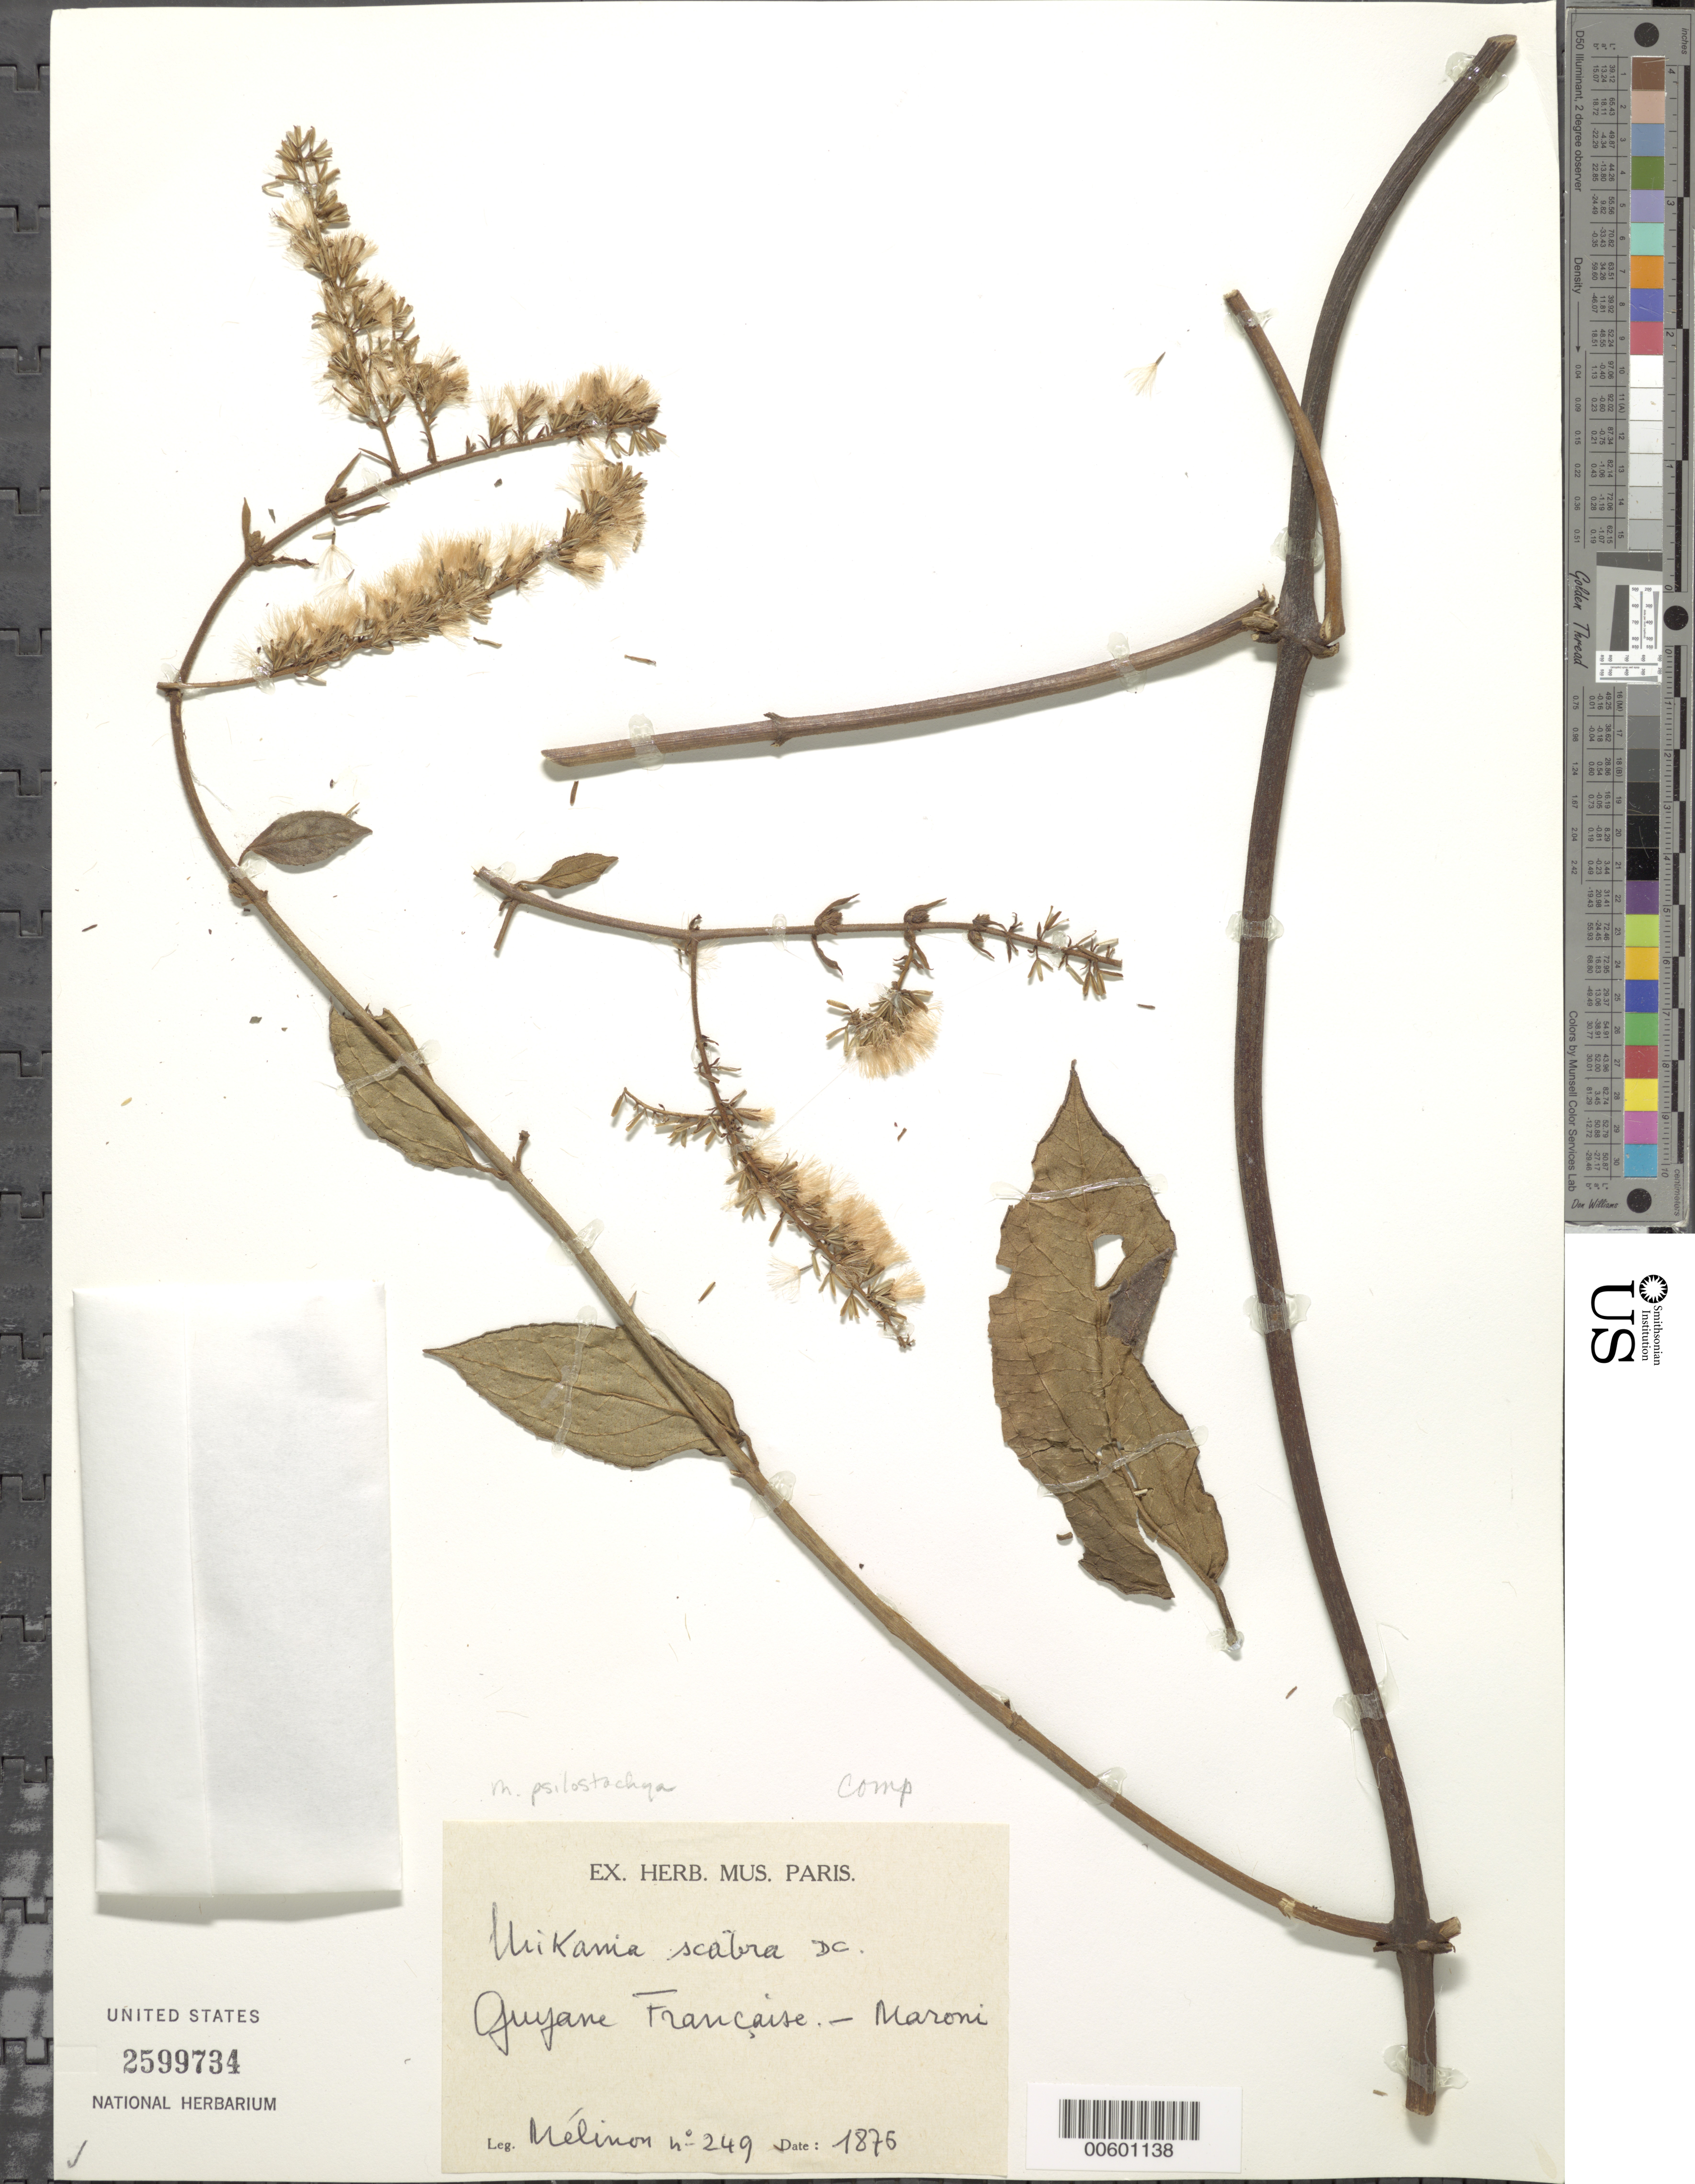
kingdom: Plantae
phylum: Tracheophyta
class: Magnoliopsida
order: Asterales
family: Asteraceae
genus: Mikania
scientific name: Mikania psilostachya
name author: DC.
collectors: E. Mélinon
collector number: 249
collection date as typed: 1876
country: French Guiana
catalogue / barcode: US 2599734